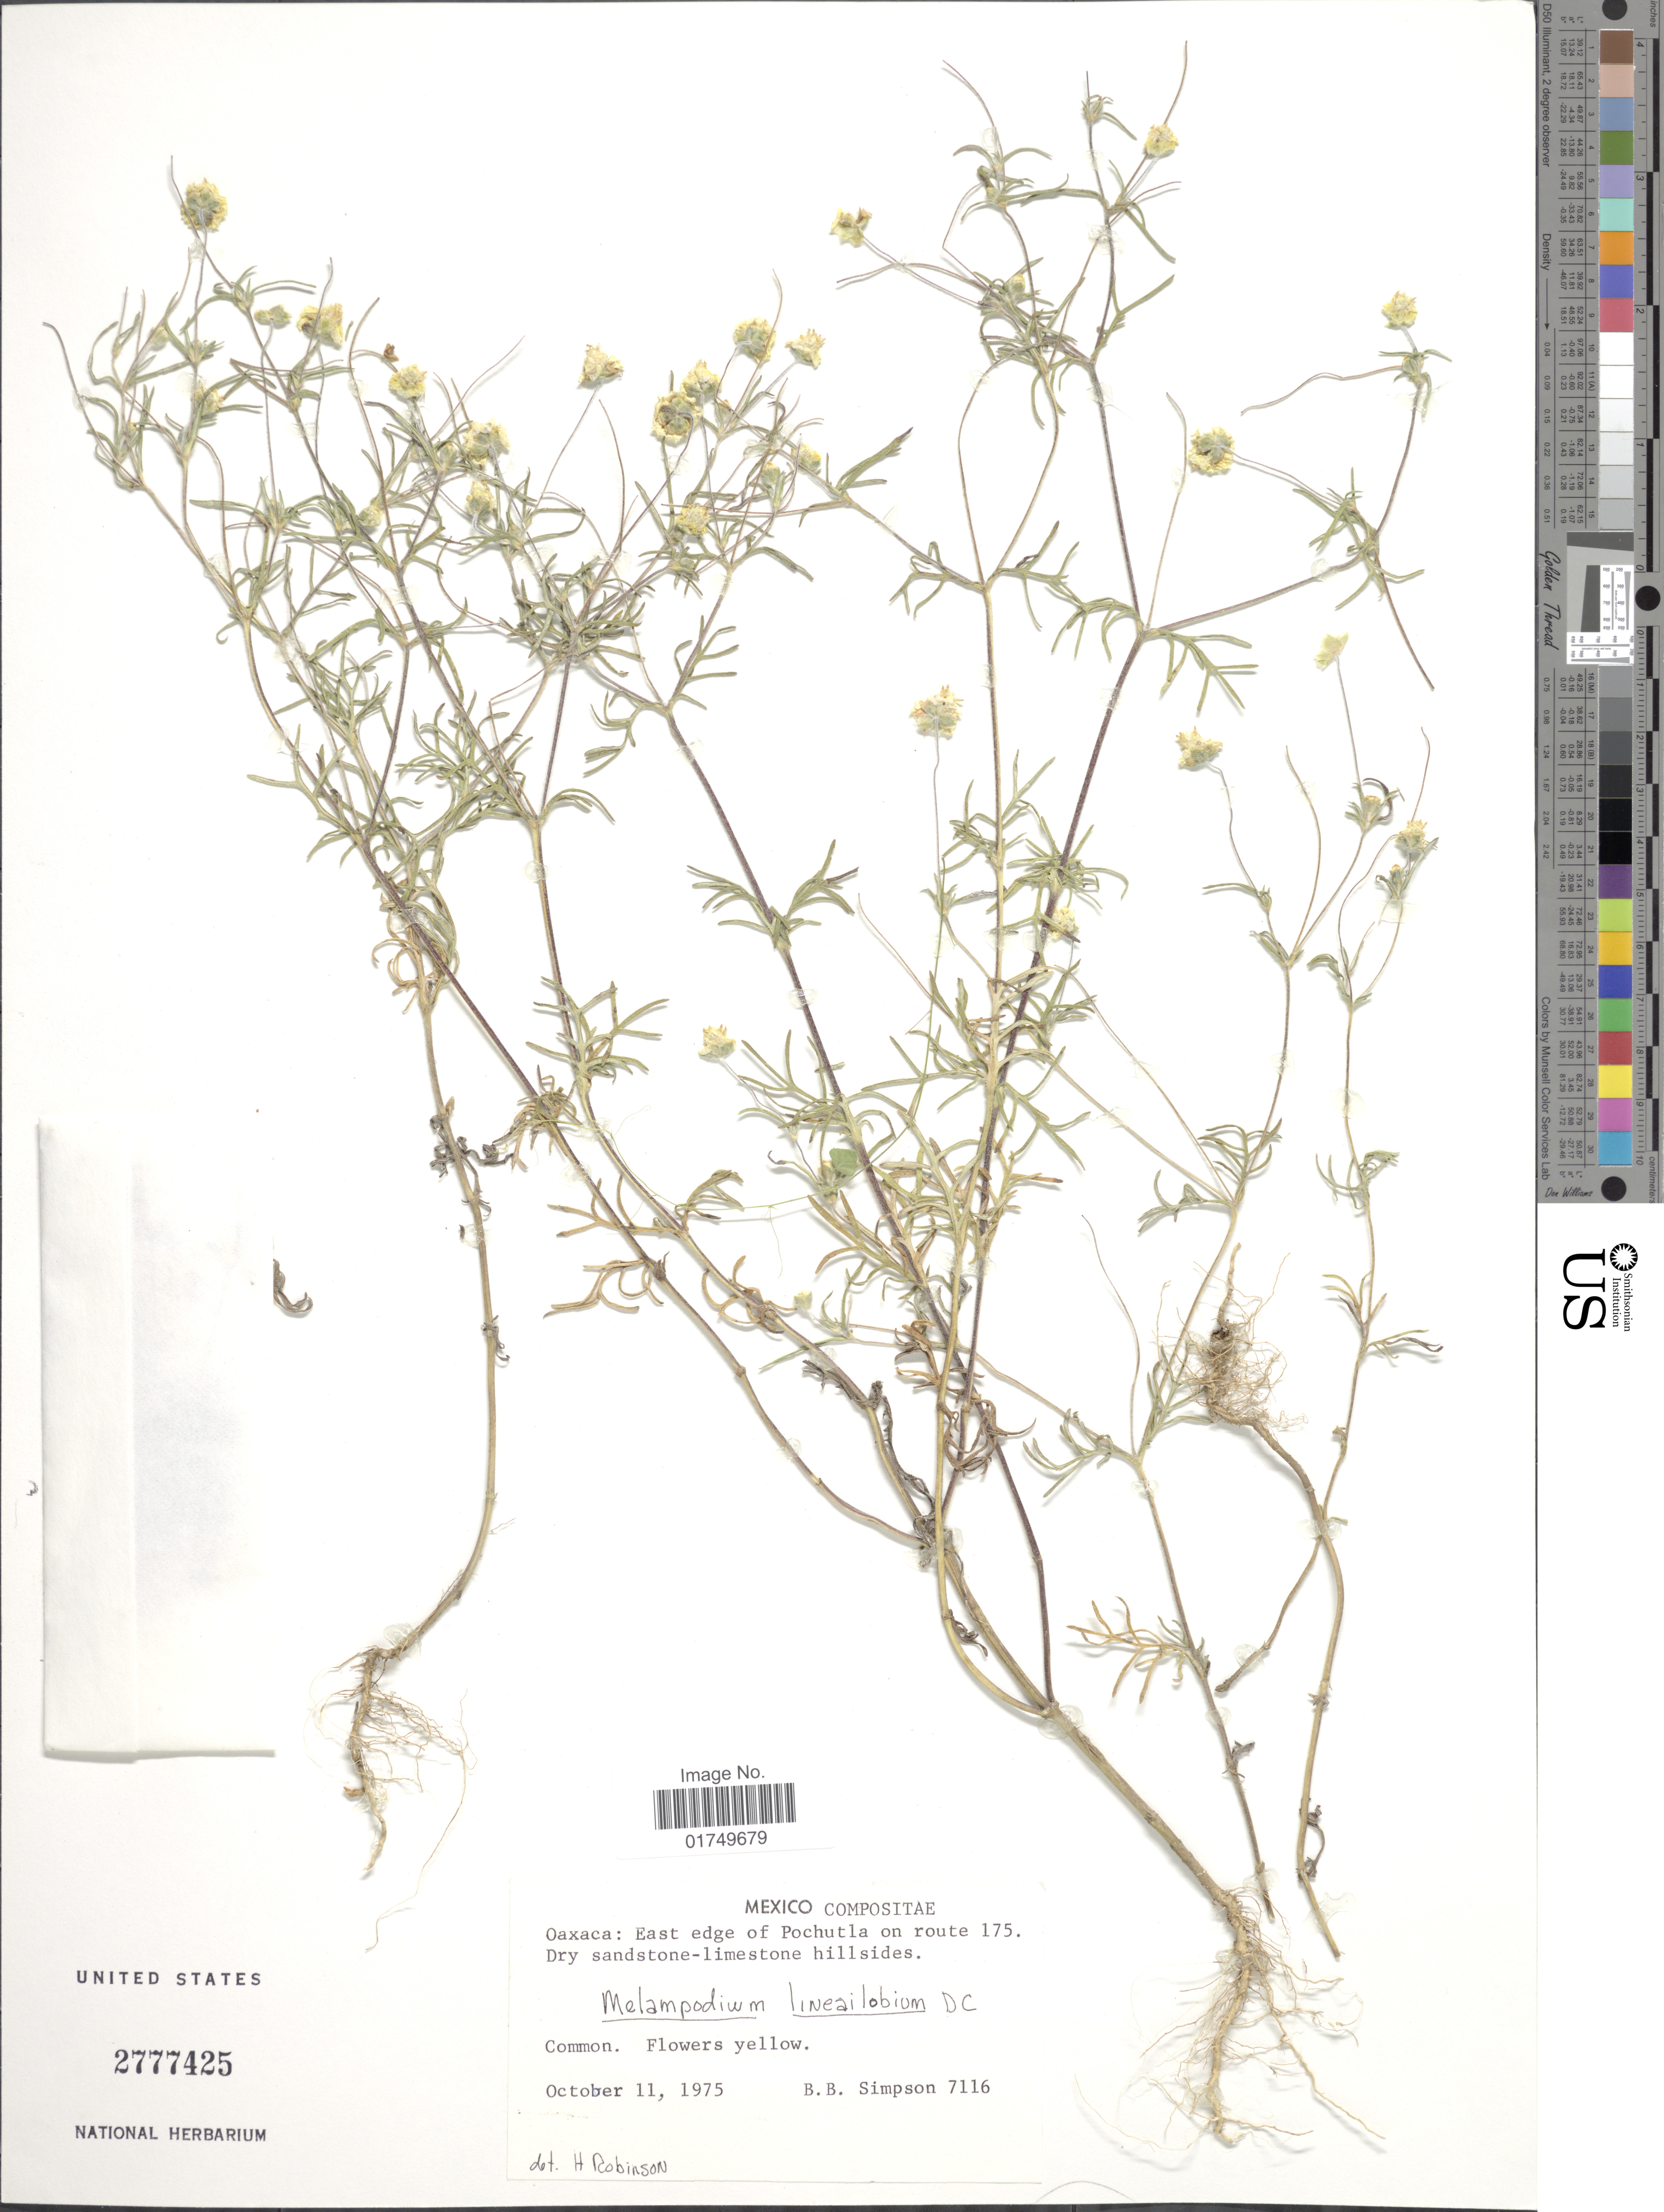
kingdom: Plantae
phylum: Tracheophyta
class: Magnoliopsida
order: Asterales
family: Asteraceae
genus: Melampodium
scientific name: Melampodium linearilobum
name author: DC.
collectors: B. B. Simpson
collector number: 7116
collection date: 1975-10-11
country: Mexico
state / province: Oaxaca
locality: East edge of Pochutla on route 175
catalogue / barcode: US 2777425